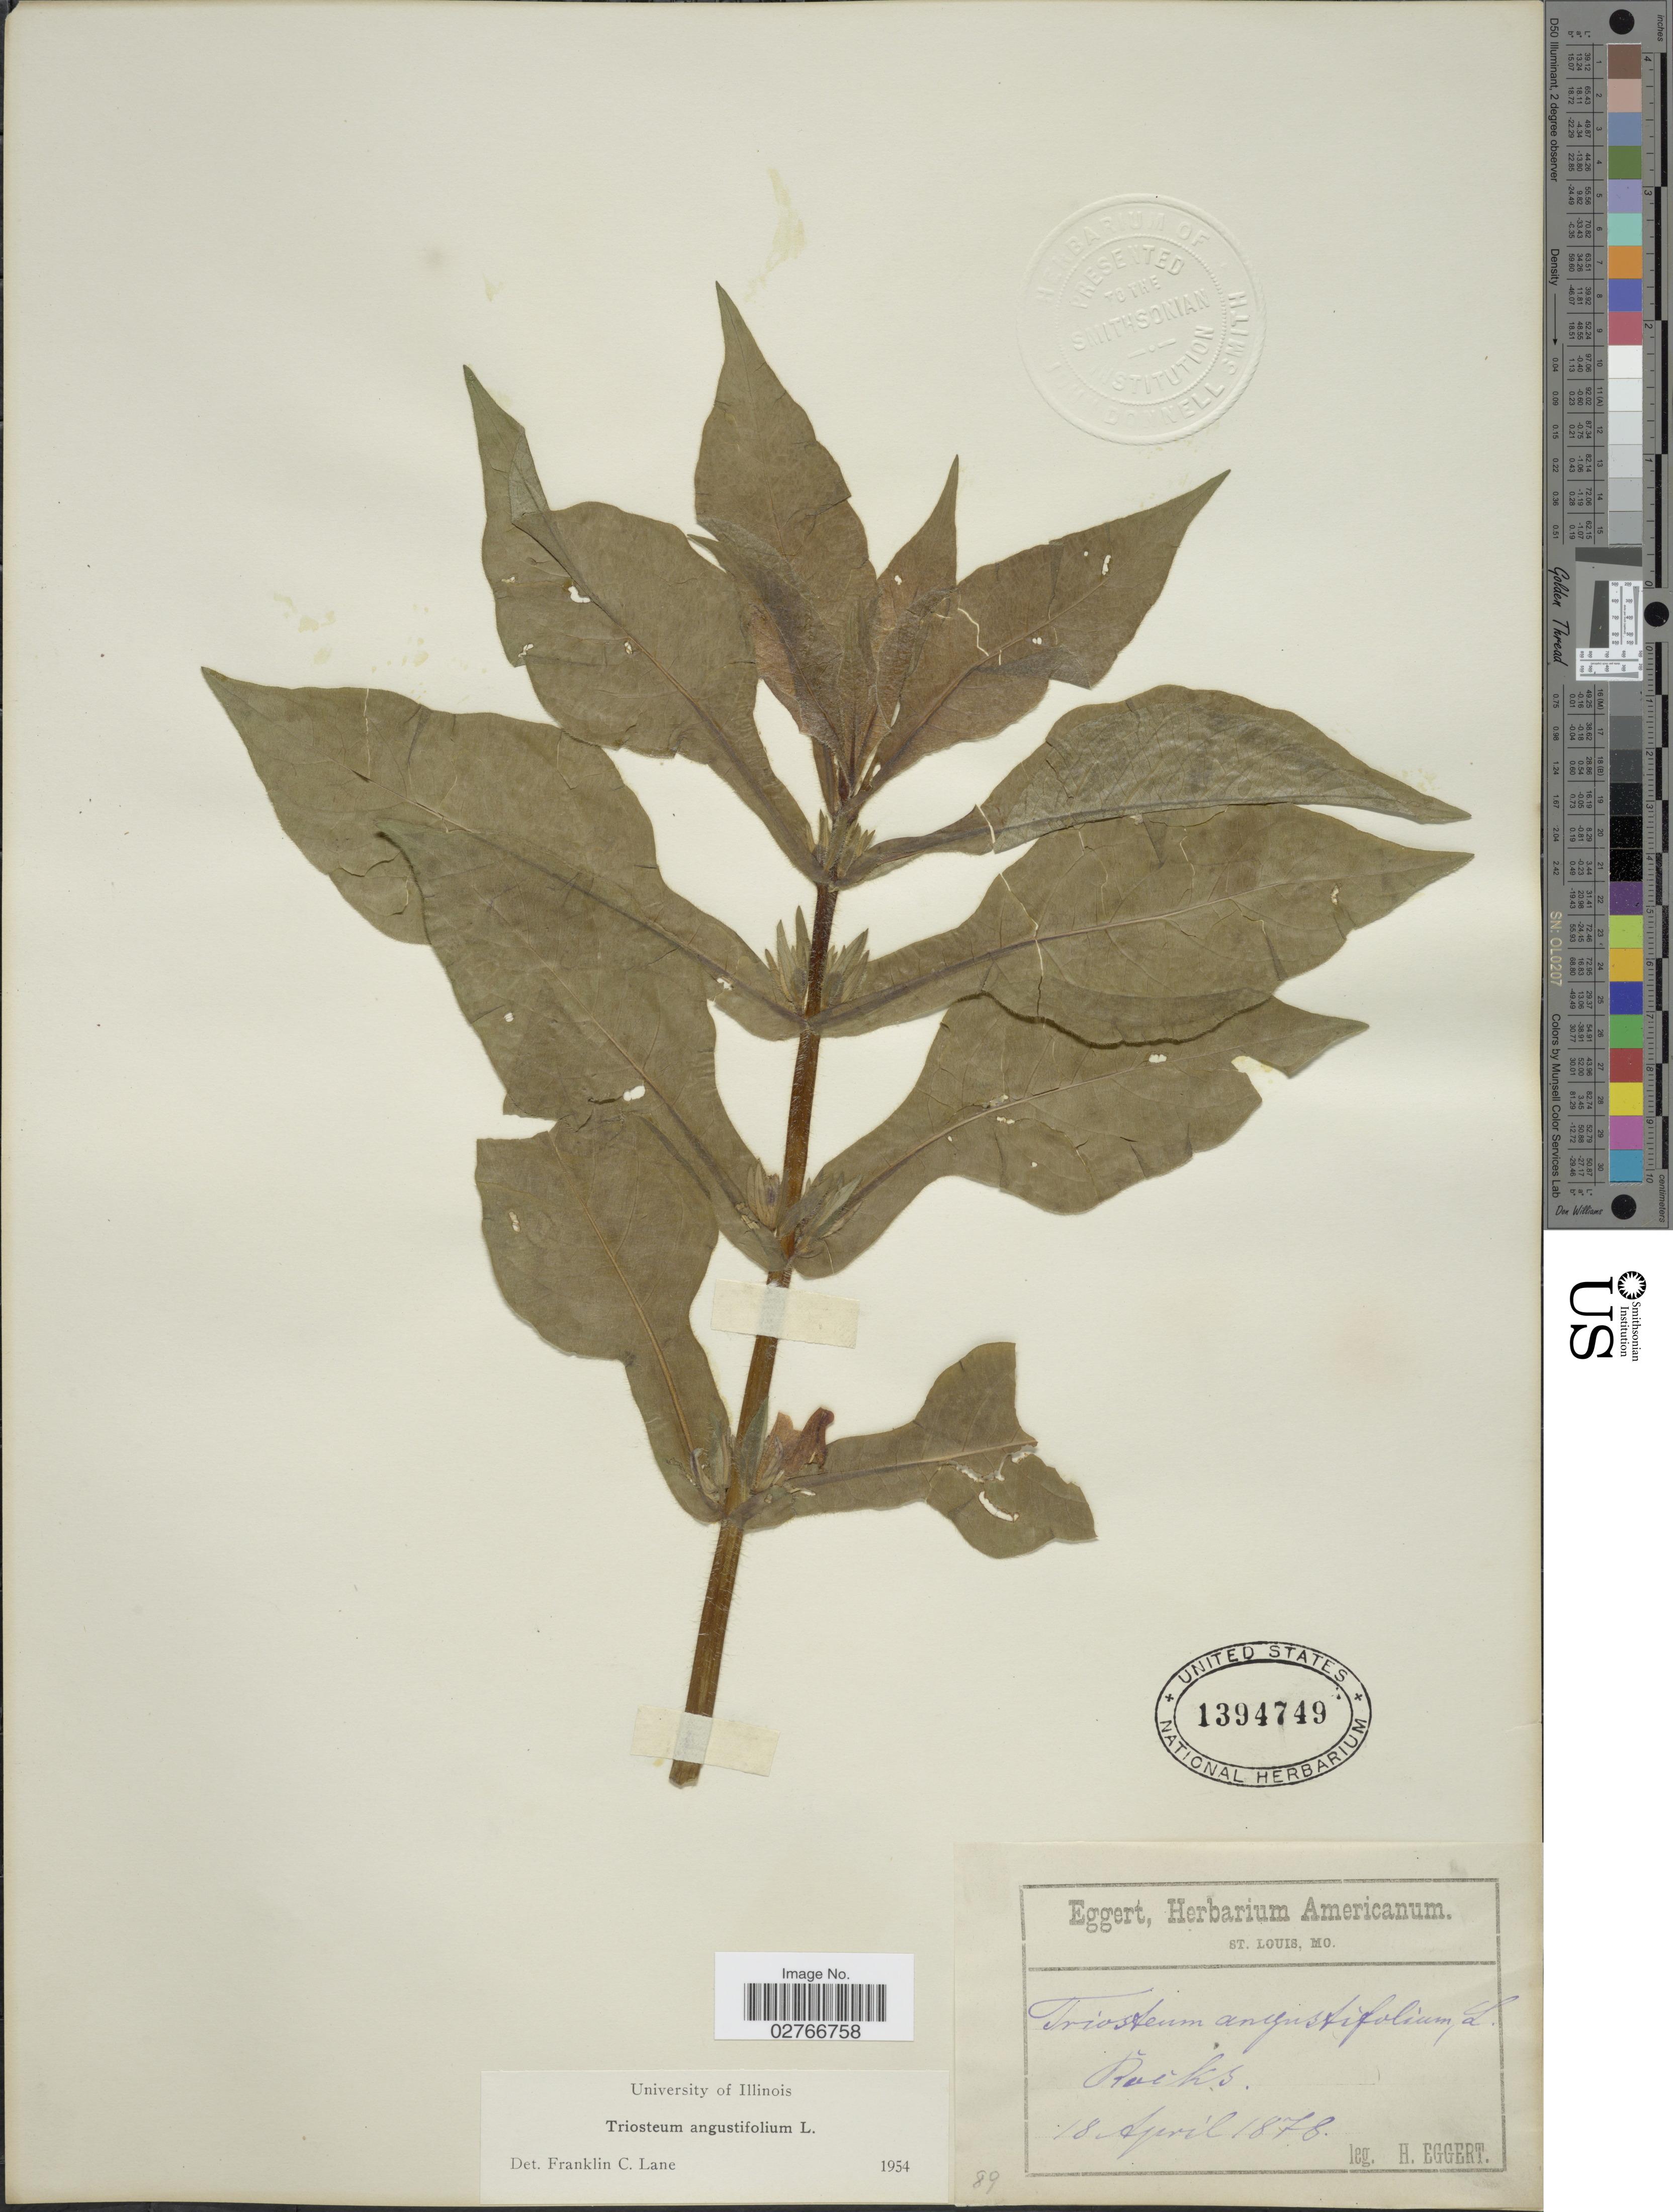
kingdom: Plantae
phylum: Tracheophyta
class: Magnoliopsida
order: Dipsacales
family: Caprifoliaceae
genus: Triosteum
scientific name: Triosteum angustifolium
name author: L.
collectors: H. Eggert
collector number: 89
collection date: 1878-04-18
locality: Rocks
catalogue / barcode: US 1394749